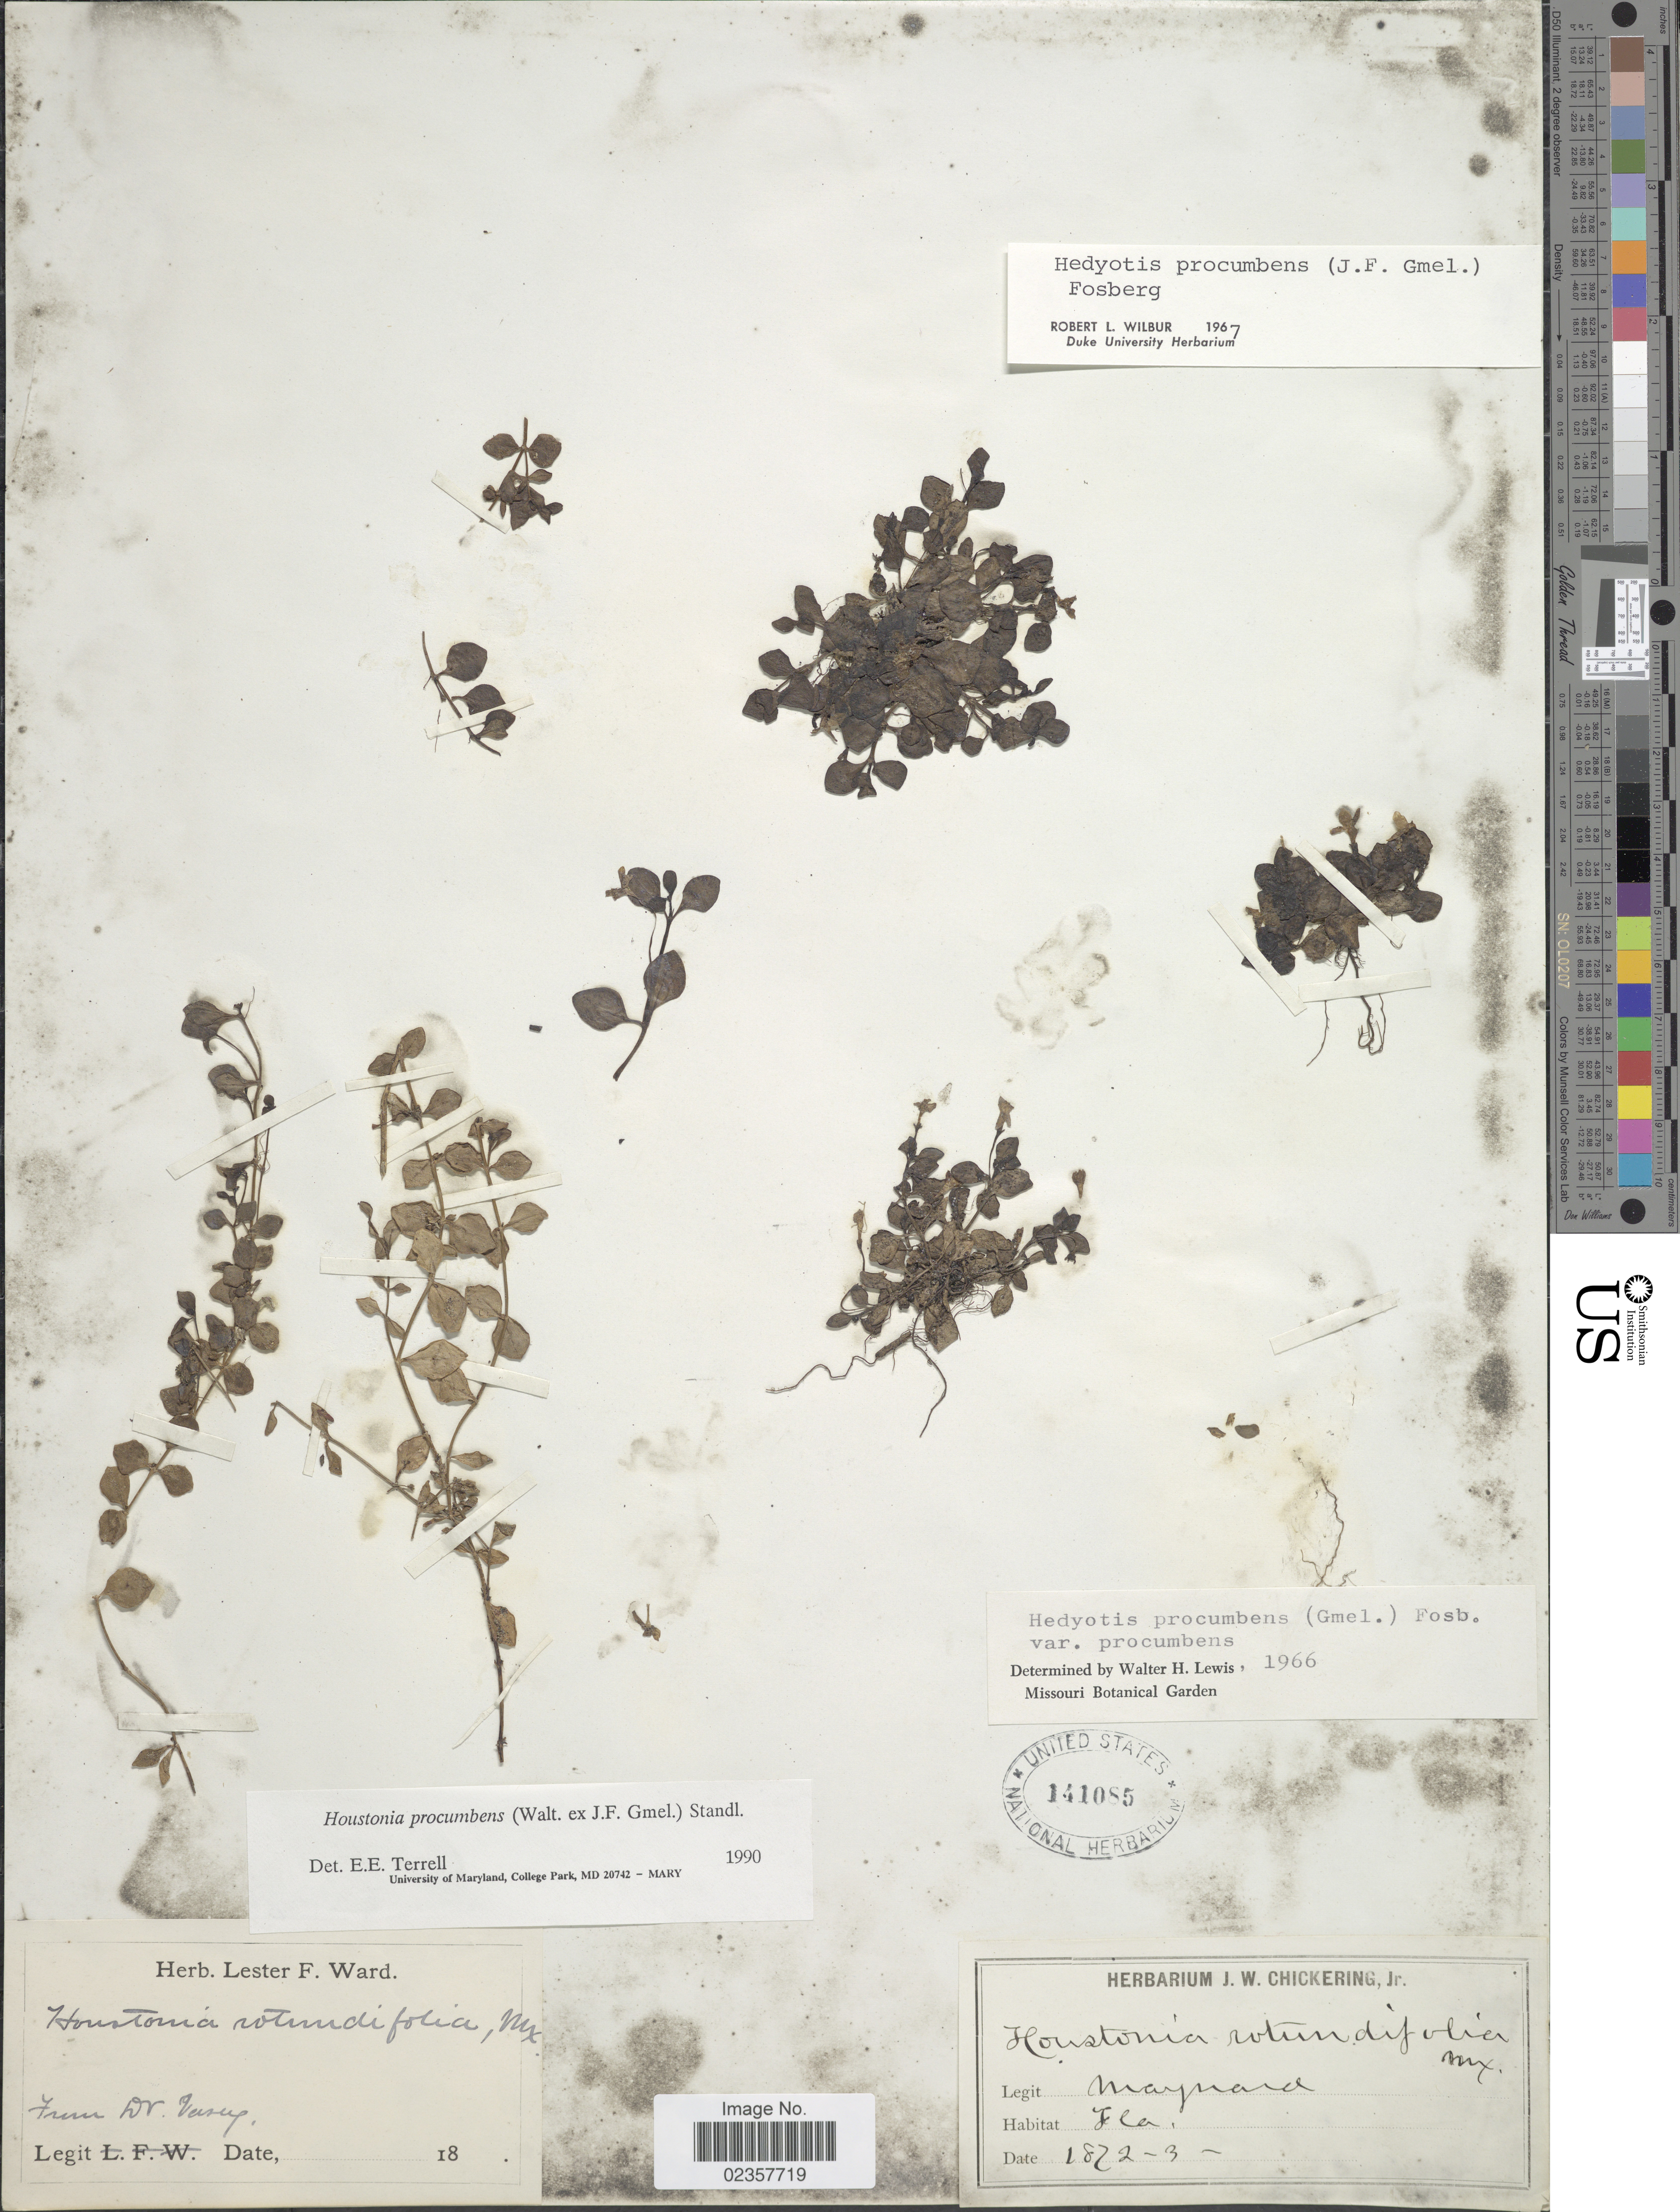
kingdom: Plantae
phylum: Tracheophyta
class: Magnoliopsida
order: Gentianales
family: Rubiaceae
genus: Houstonia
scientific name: Houstonia procumbens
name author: (Walter ex J.F. Gmel.) Standl.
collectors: Vasey, --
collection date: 1872-03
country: United States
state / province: Florida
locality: Maynard.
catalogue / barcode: US 141085